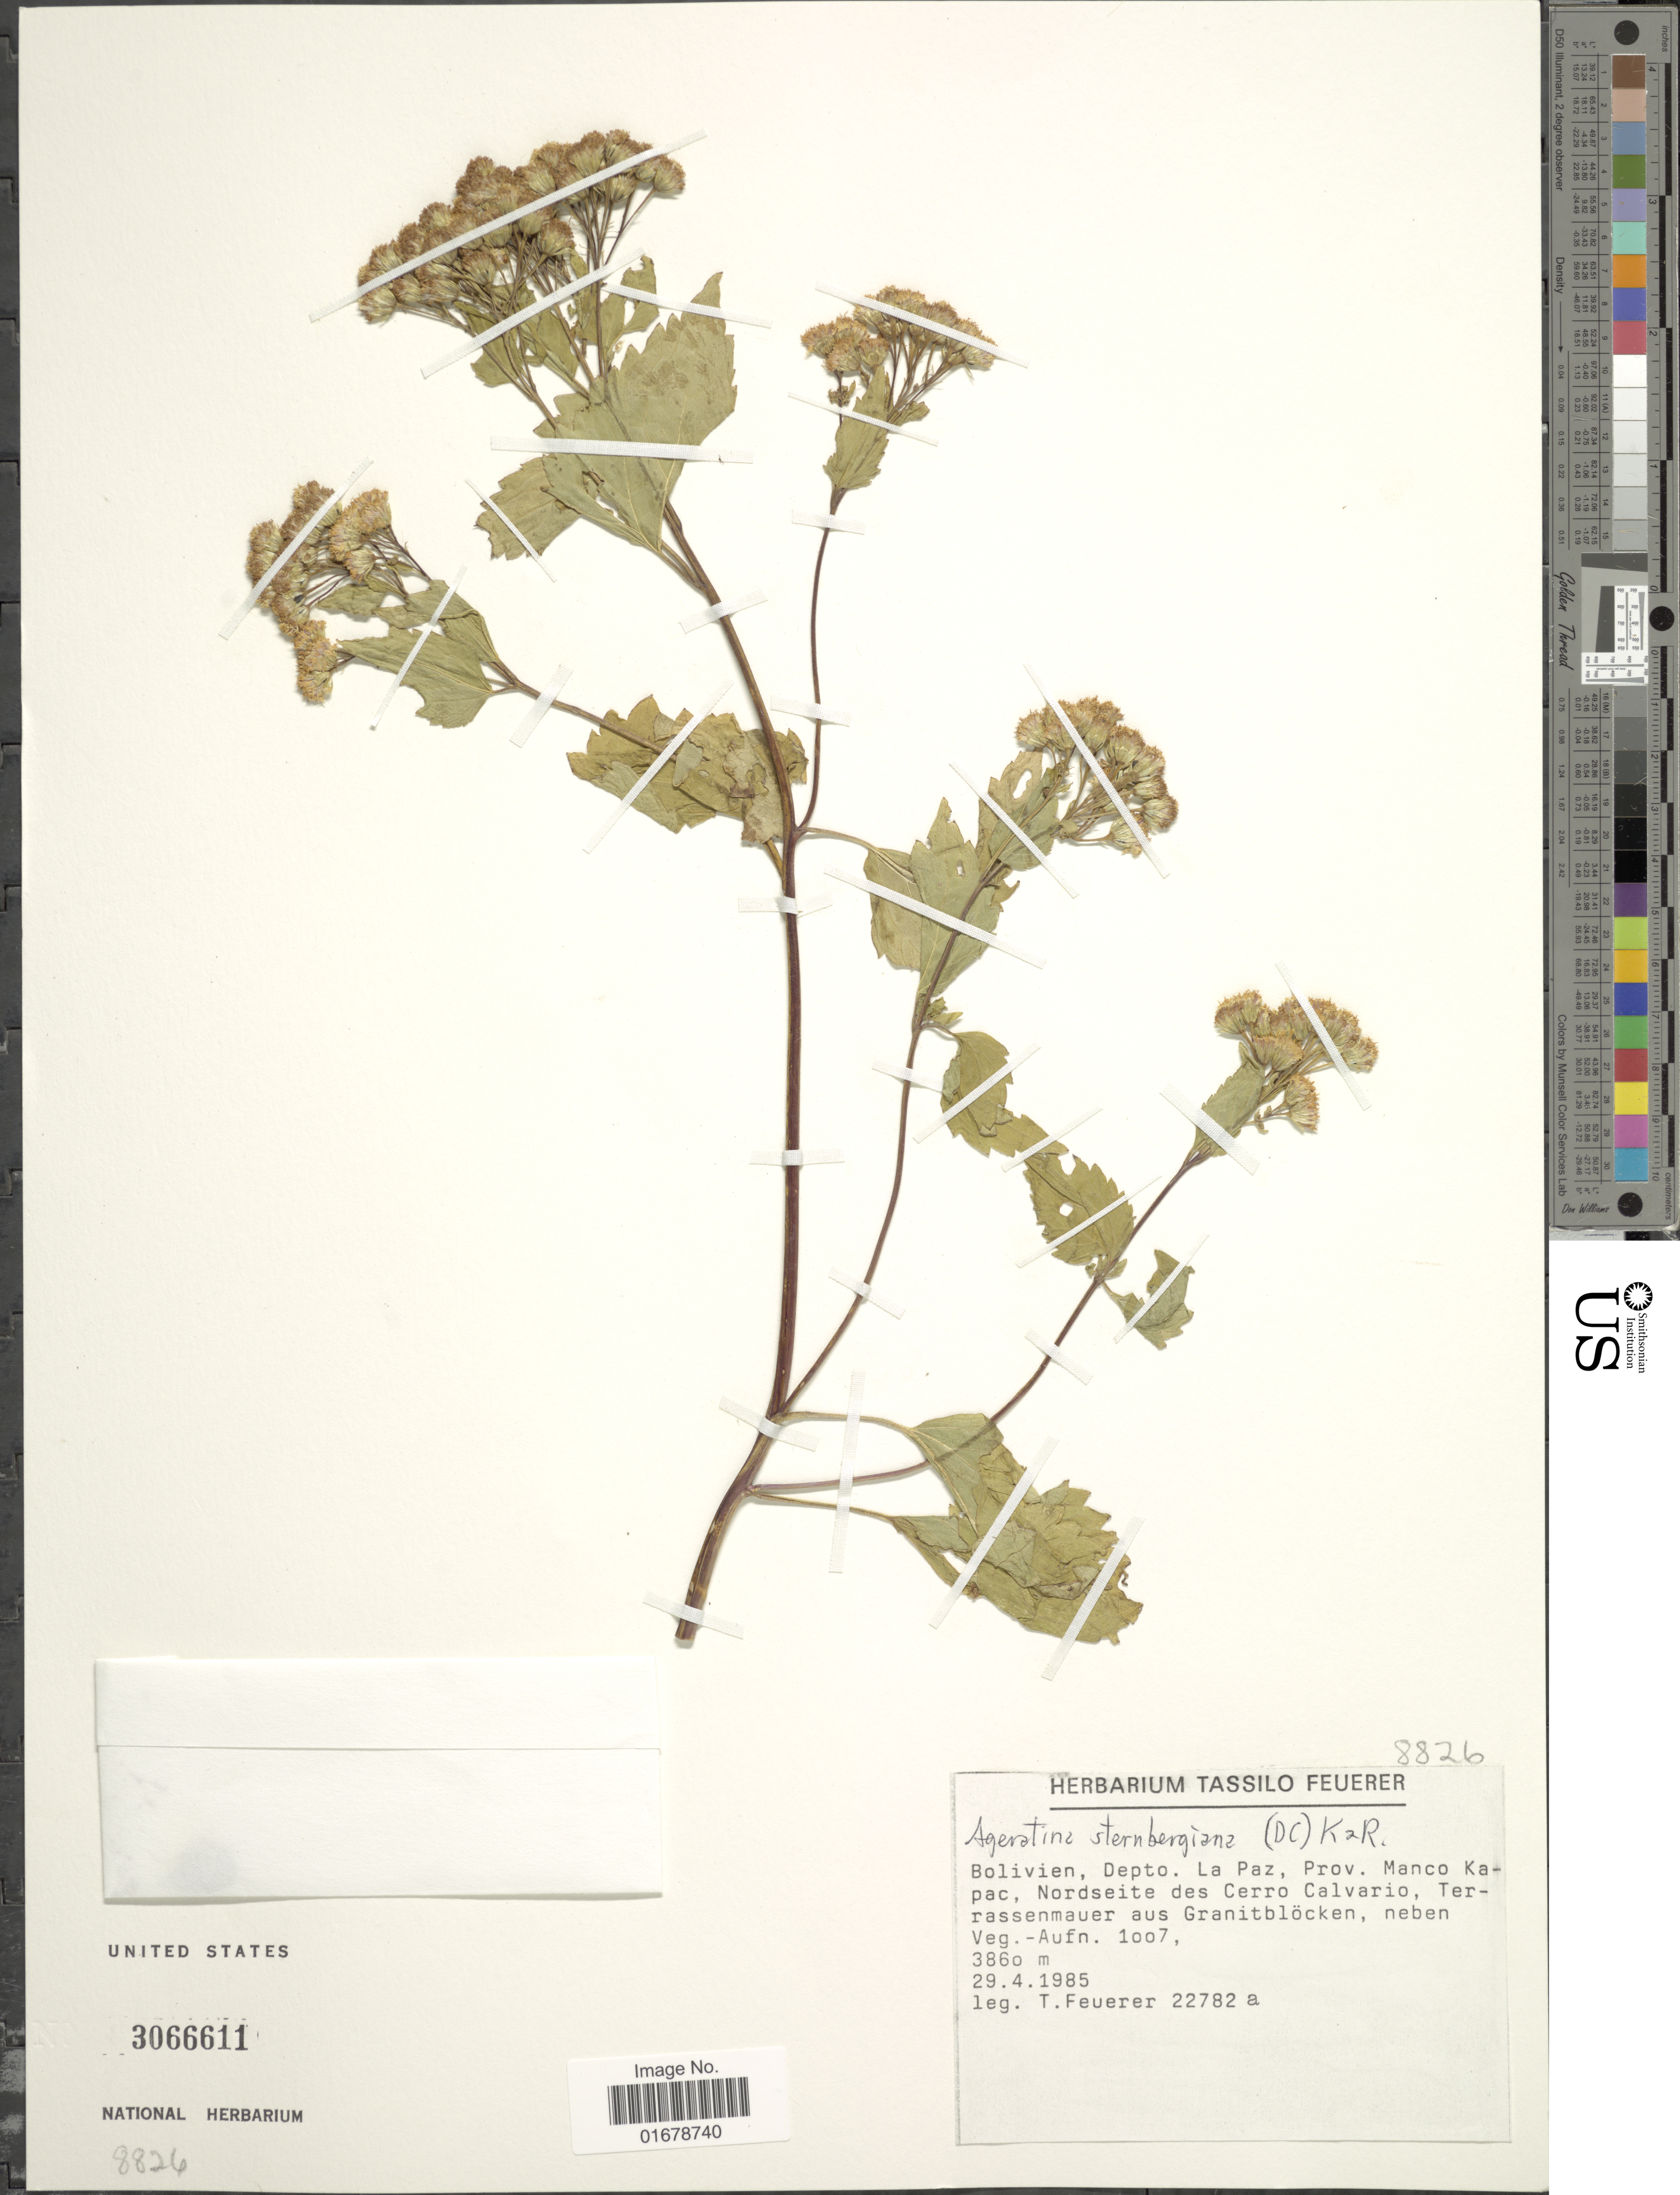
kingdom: Plantae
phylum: Tracheophyta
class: Magnoliopsida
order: Asterales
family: Asteraceae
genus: Ageratina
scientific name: Ageratina sternbergiana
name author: (DC.) R.M. King & H. Rob.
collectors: T. Feuerer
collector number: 22782a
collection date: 1985-04-29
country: Bolivia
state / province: La Paz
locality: Bolivien, Depto. La Paz, Prov. Manco Kapac, Nordseite des Cerro Calvario, Terassenmaeur aus Granitblocken, neben Veg.-Aufn. 1007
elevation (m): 3860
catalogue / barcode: US 3066611